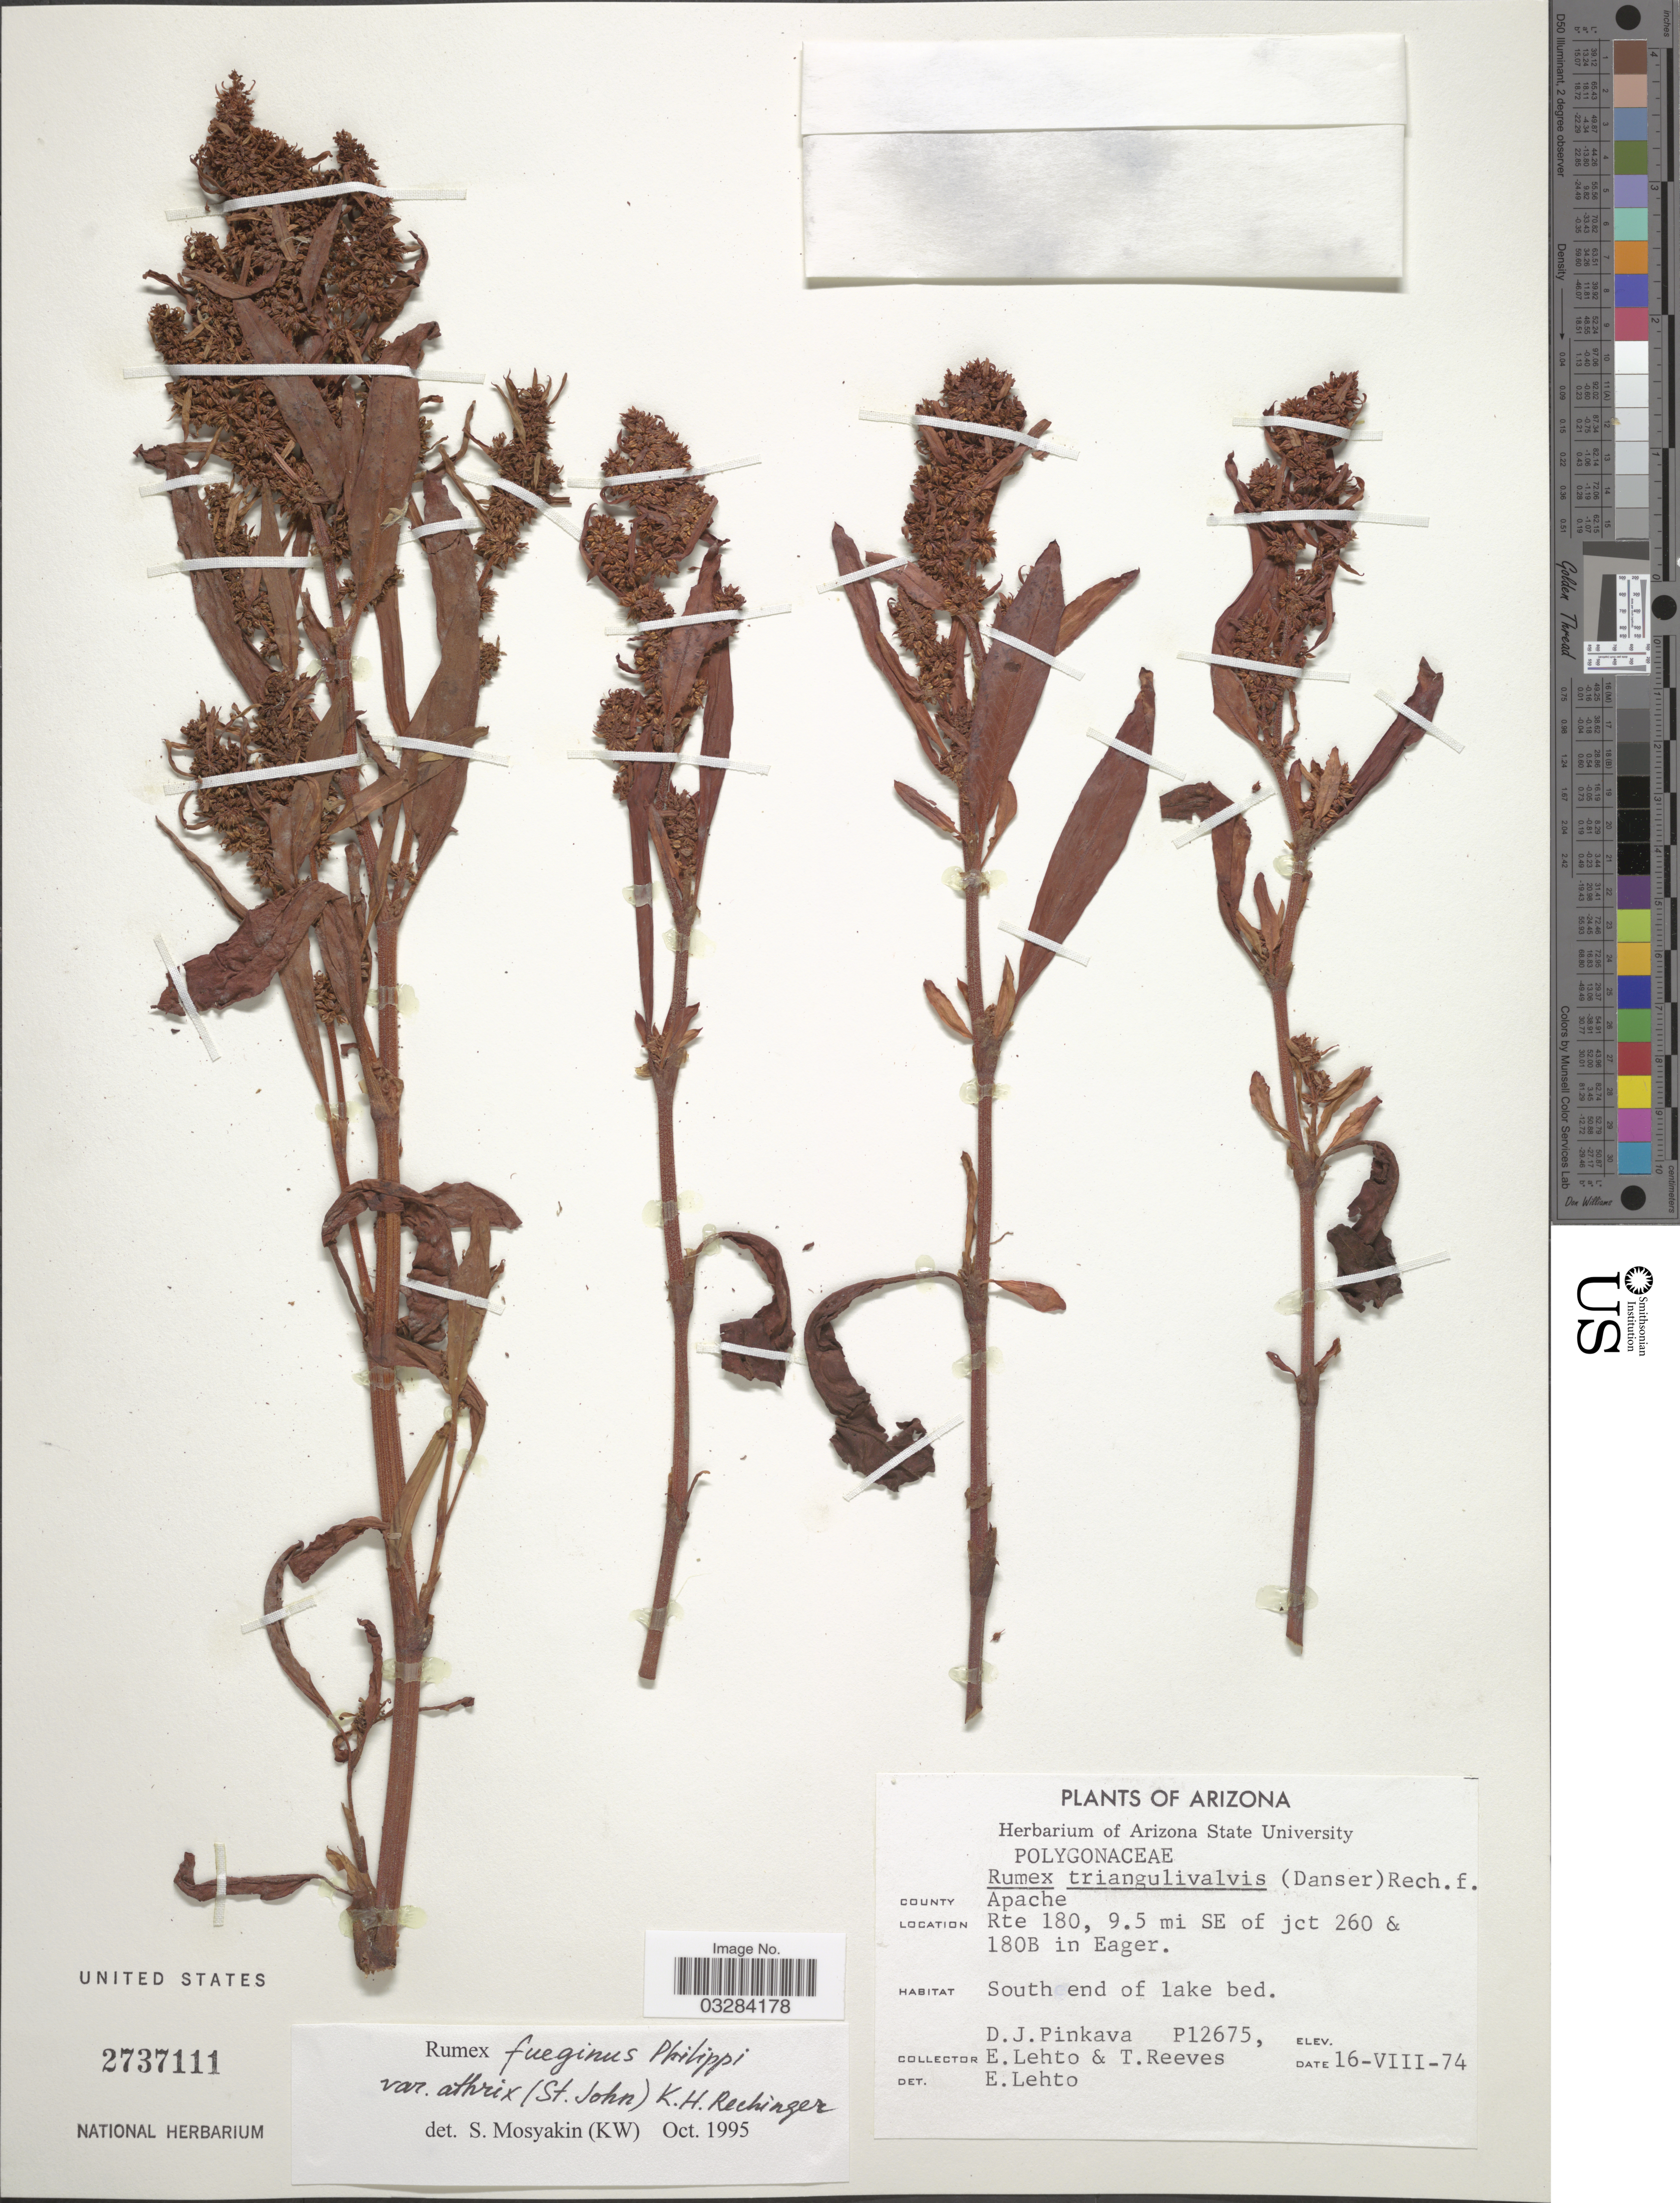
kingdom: Plantae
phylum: Tracheophyta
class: Magnoliopsida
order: Caryophyllales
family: Polygonaceae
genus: Rumex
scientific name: Rumex maritimus var. fueginus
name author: (Phil.) Dusén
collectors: D. J. Pinkava, E. Lehto & T. Reeves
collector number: P12675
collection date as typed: Transcribed d/m/y: 16/8/74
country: United States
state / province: Arizona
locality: County Apache. Rte 180, 9.5 mi SE of jct 260 & 180B in Eager.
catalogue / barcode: US 2737111